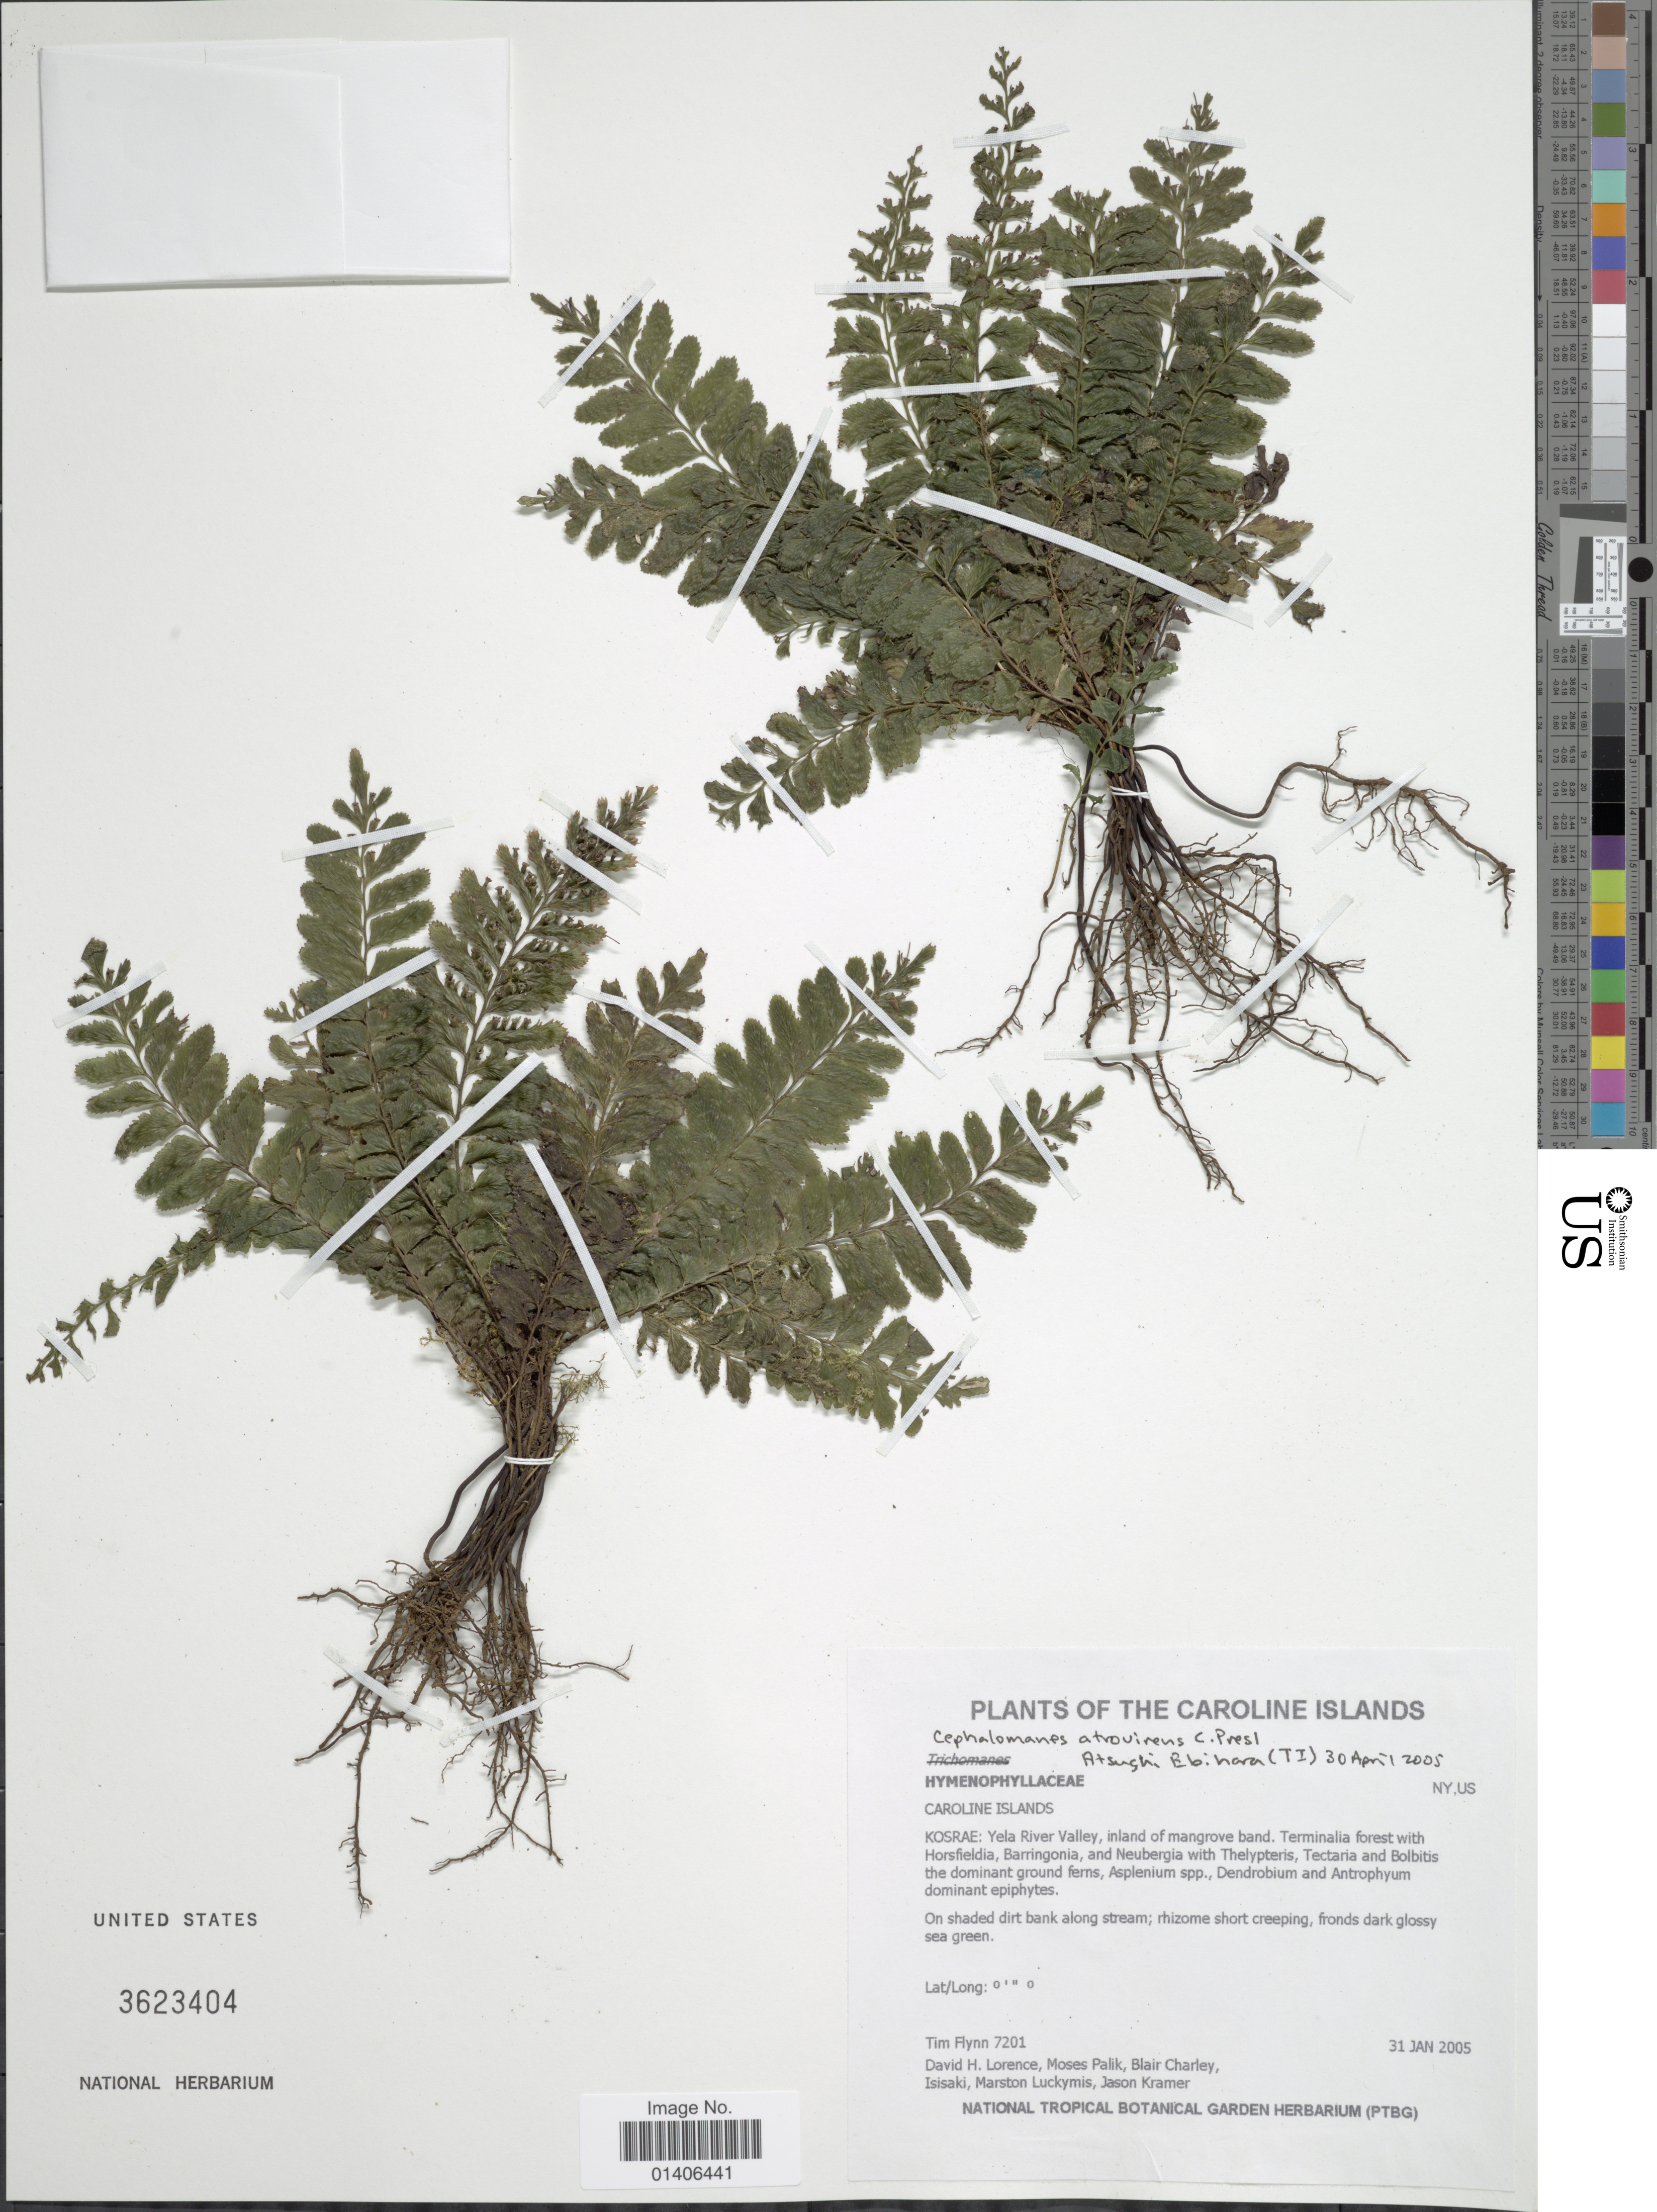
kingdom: Plantae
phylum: Tracheophyta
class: Polypodiopsida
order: Hymenophyllales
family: Hymenophyllaceae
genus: Cephalomanes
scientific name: Cephalomanes atrovirens subsp. boryanum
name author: (Kunze) K. Iwats.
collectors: T. Flynn, D. Lorence, M. Palik, B. Charley & et al.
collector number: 7201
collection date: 2005-01-31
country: Micronesia, Federated States of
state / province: Kosrae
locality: The Caroline Islands, Yela River Valley, inland of mangrove band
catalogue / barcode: US 3623404